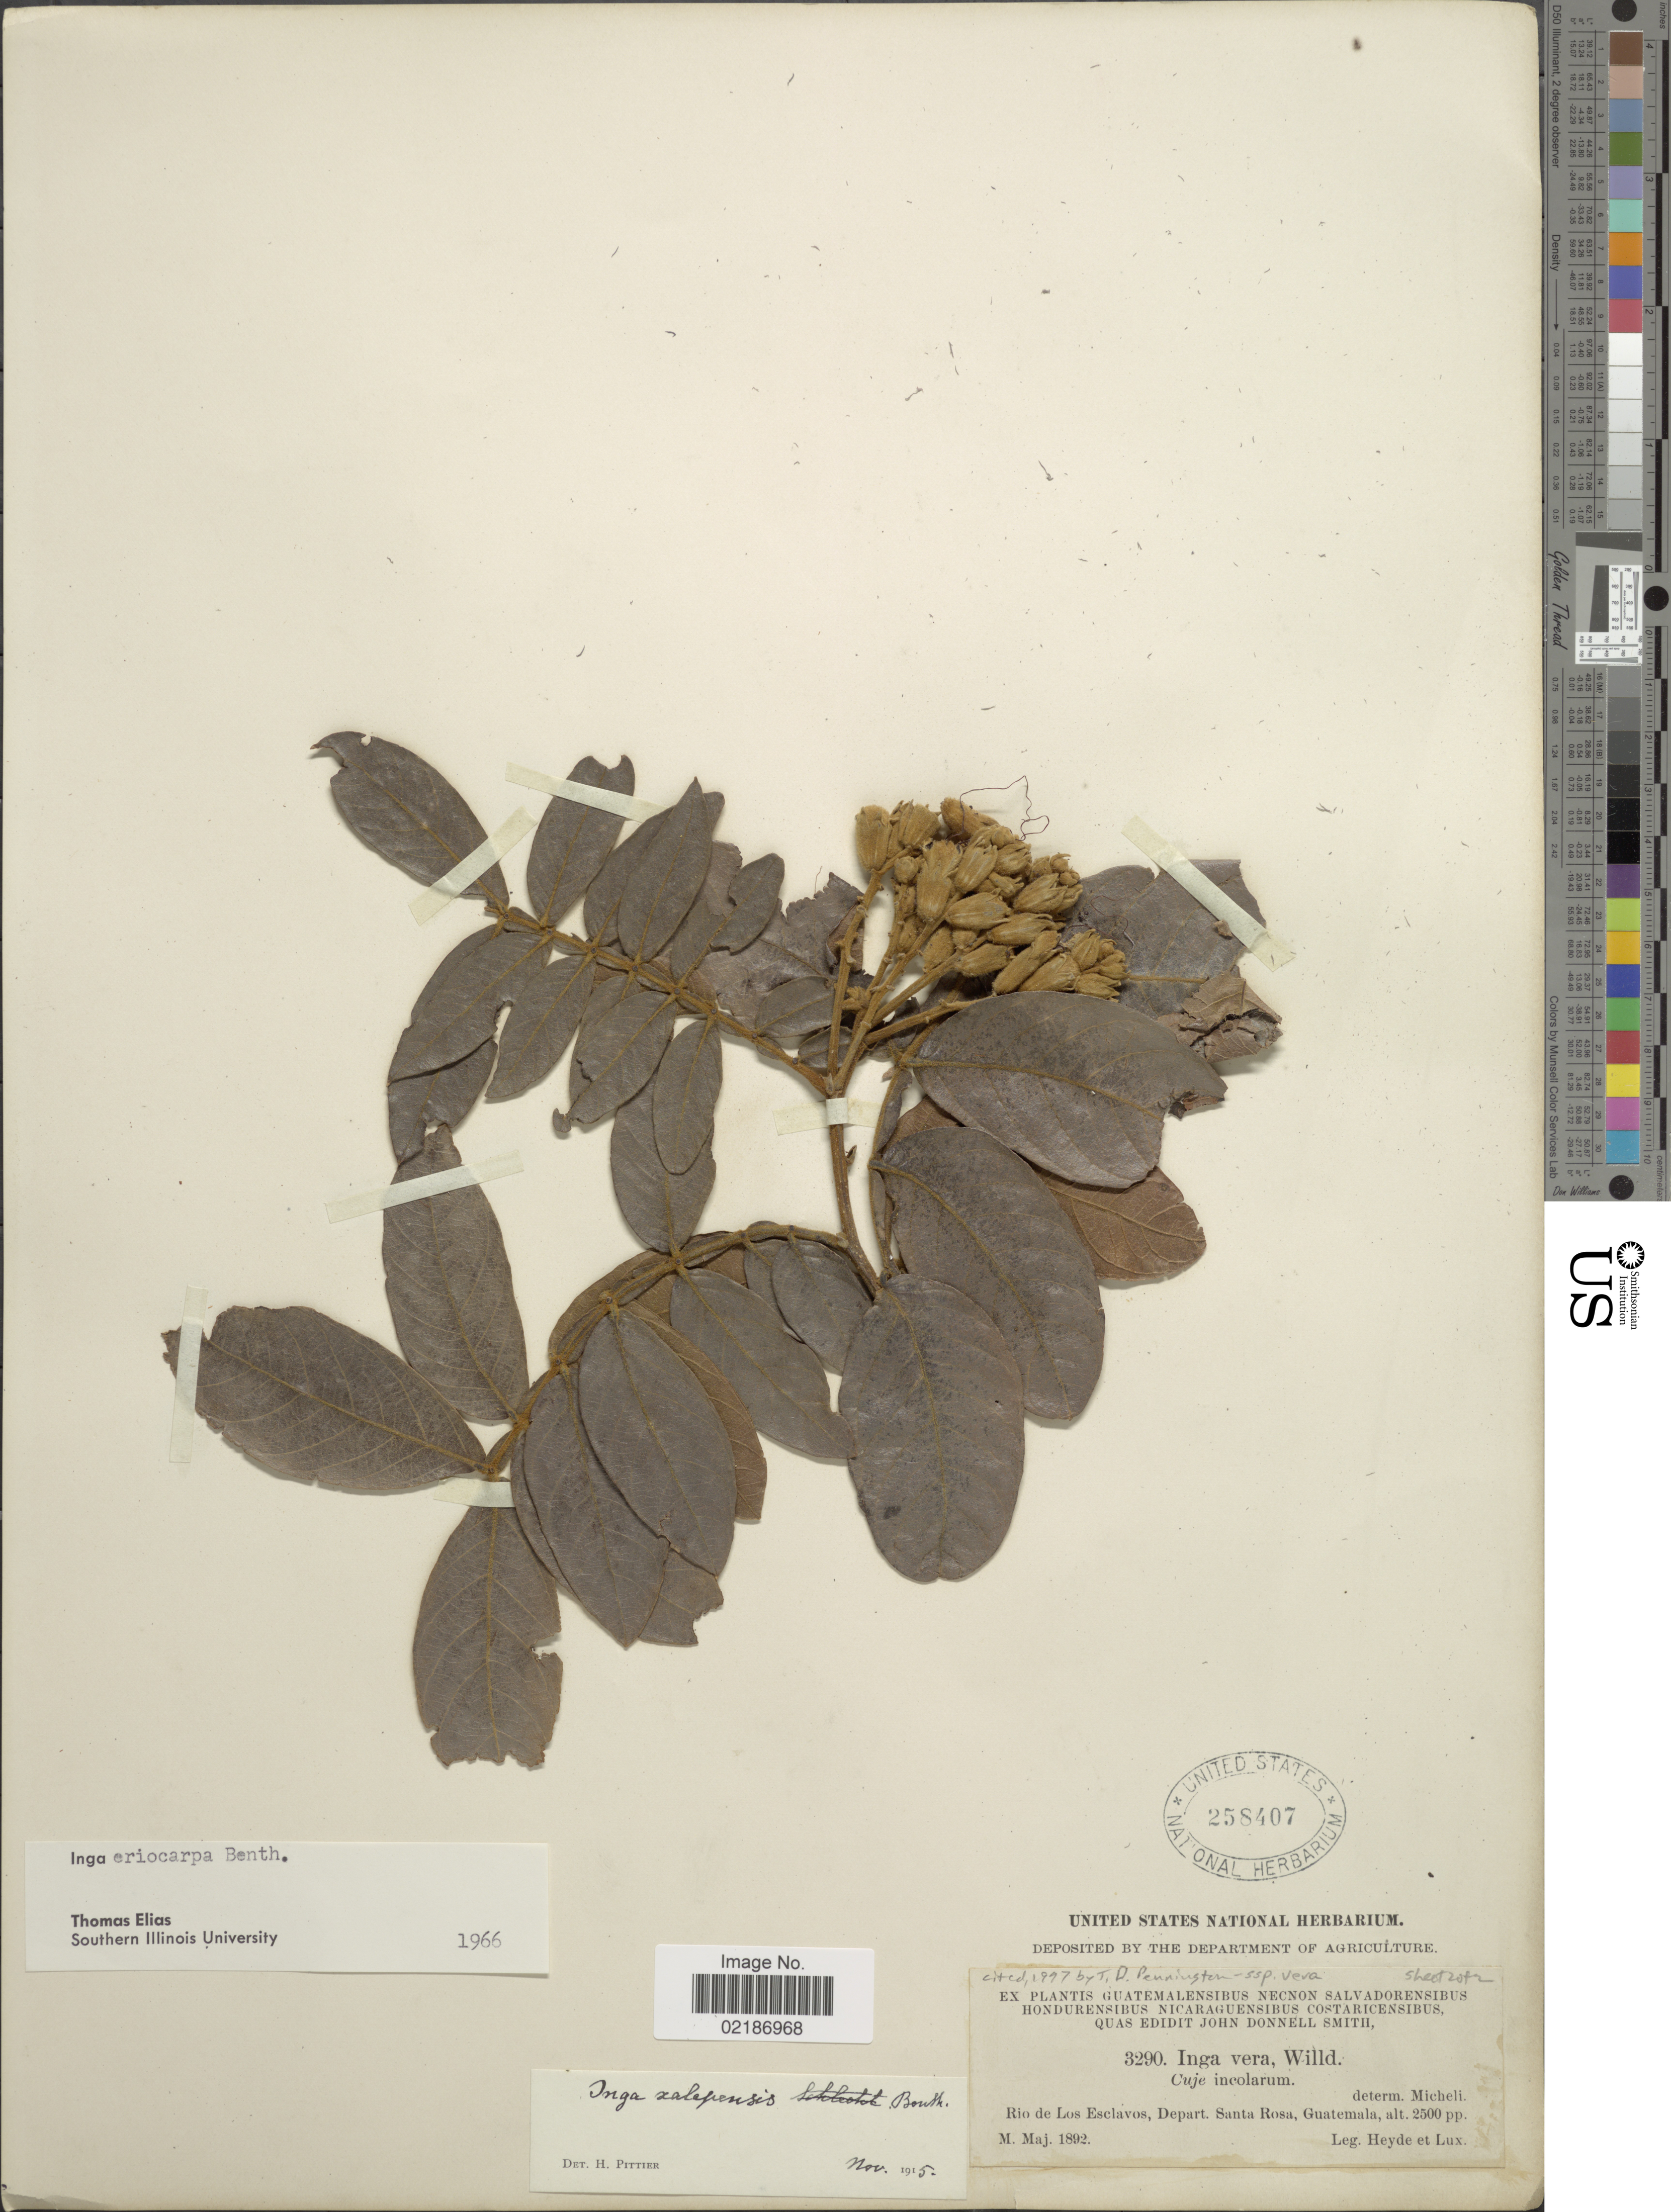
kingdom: Plantae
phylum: Tracheophyta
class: Magnoliopsida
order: Fabales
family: Fabaceae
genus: Inga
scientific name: Inga vera subsp. vera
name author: Willd.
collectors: Heyde & Lux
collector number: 3290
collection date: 1892-05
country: Guatemala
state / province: Santa Rosa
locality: Rio de Los Esclavos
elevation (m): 762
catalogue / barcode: US 258407